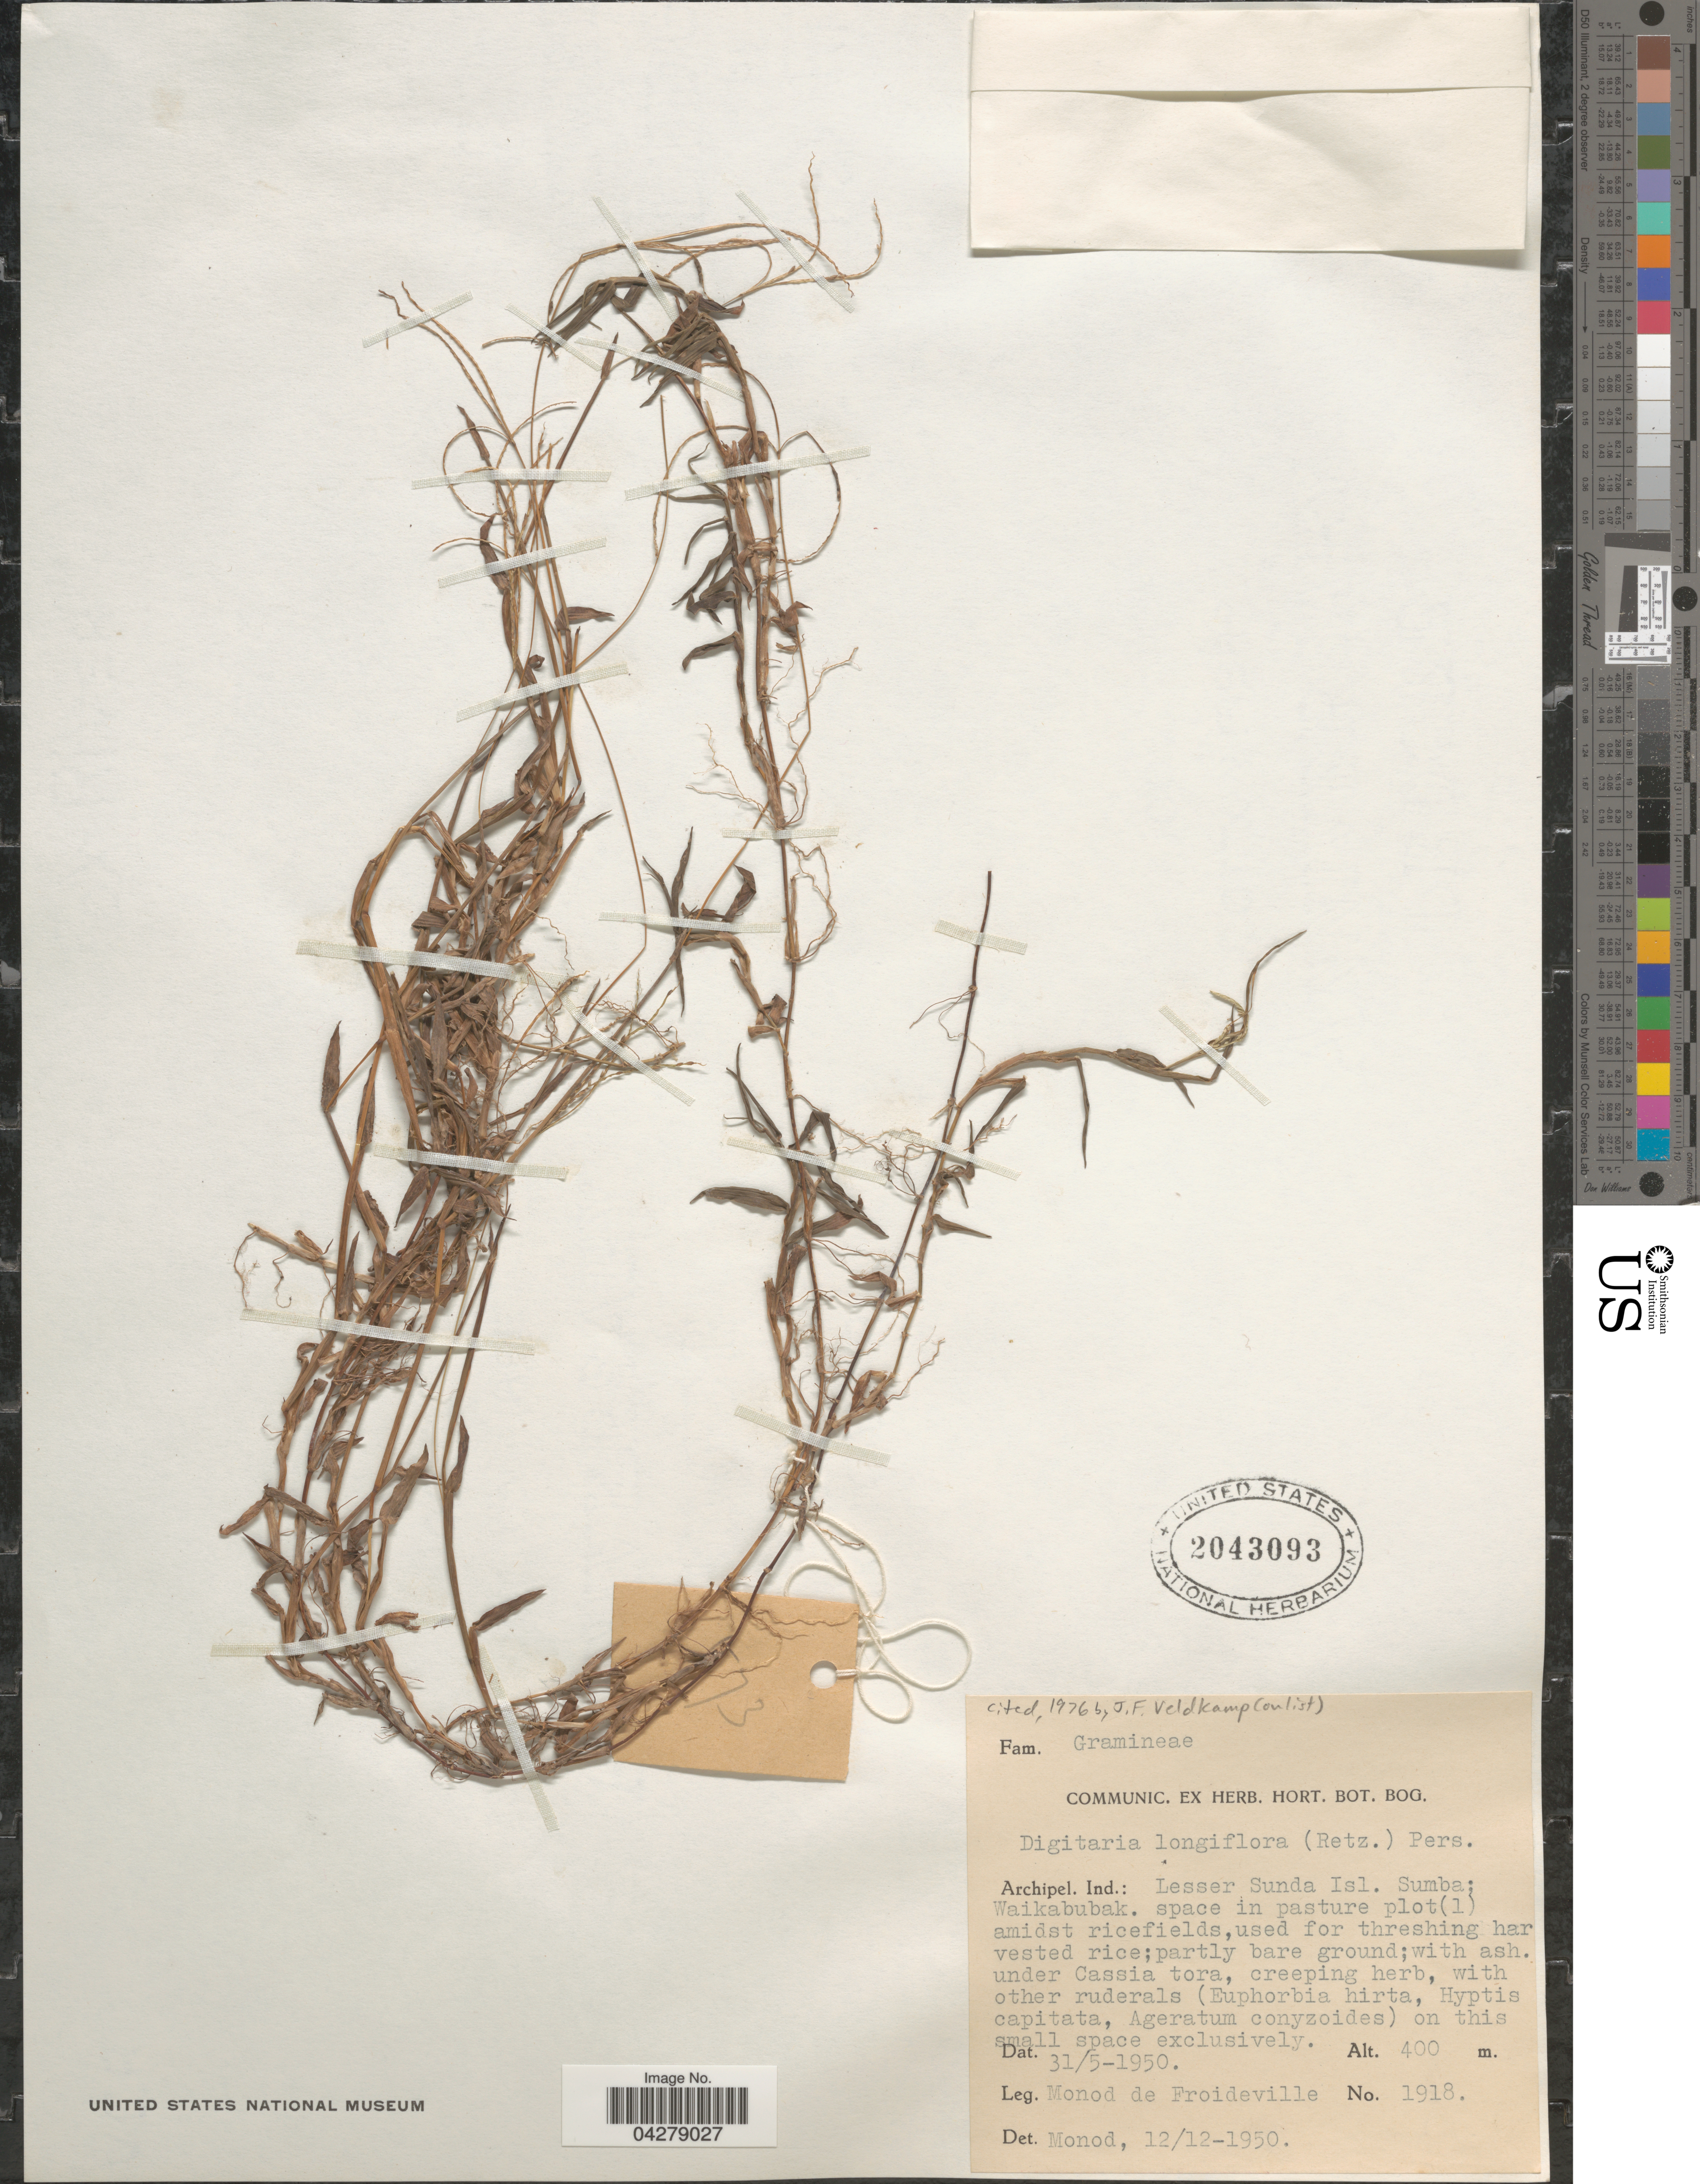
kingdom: Plantae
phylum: Tracheophyta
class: Liliopsida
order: Poales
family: Poaceae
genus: Digitaria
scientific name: Digitaria longiflora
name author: (Retz.) Pers.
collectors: C. Monod de Froideville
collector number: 1918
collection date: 1950-05-31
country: Indonesia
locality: Archipel. Ind.: Lesser Sunda Isl. Sumba; Waikabubak. space in pasture plot (1) amidst ricefields.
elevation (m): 400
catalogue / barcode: US 2043093